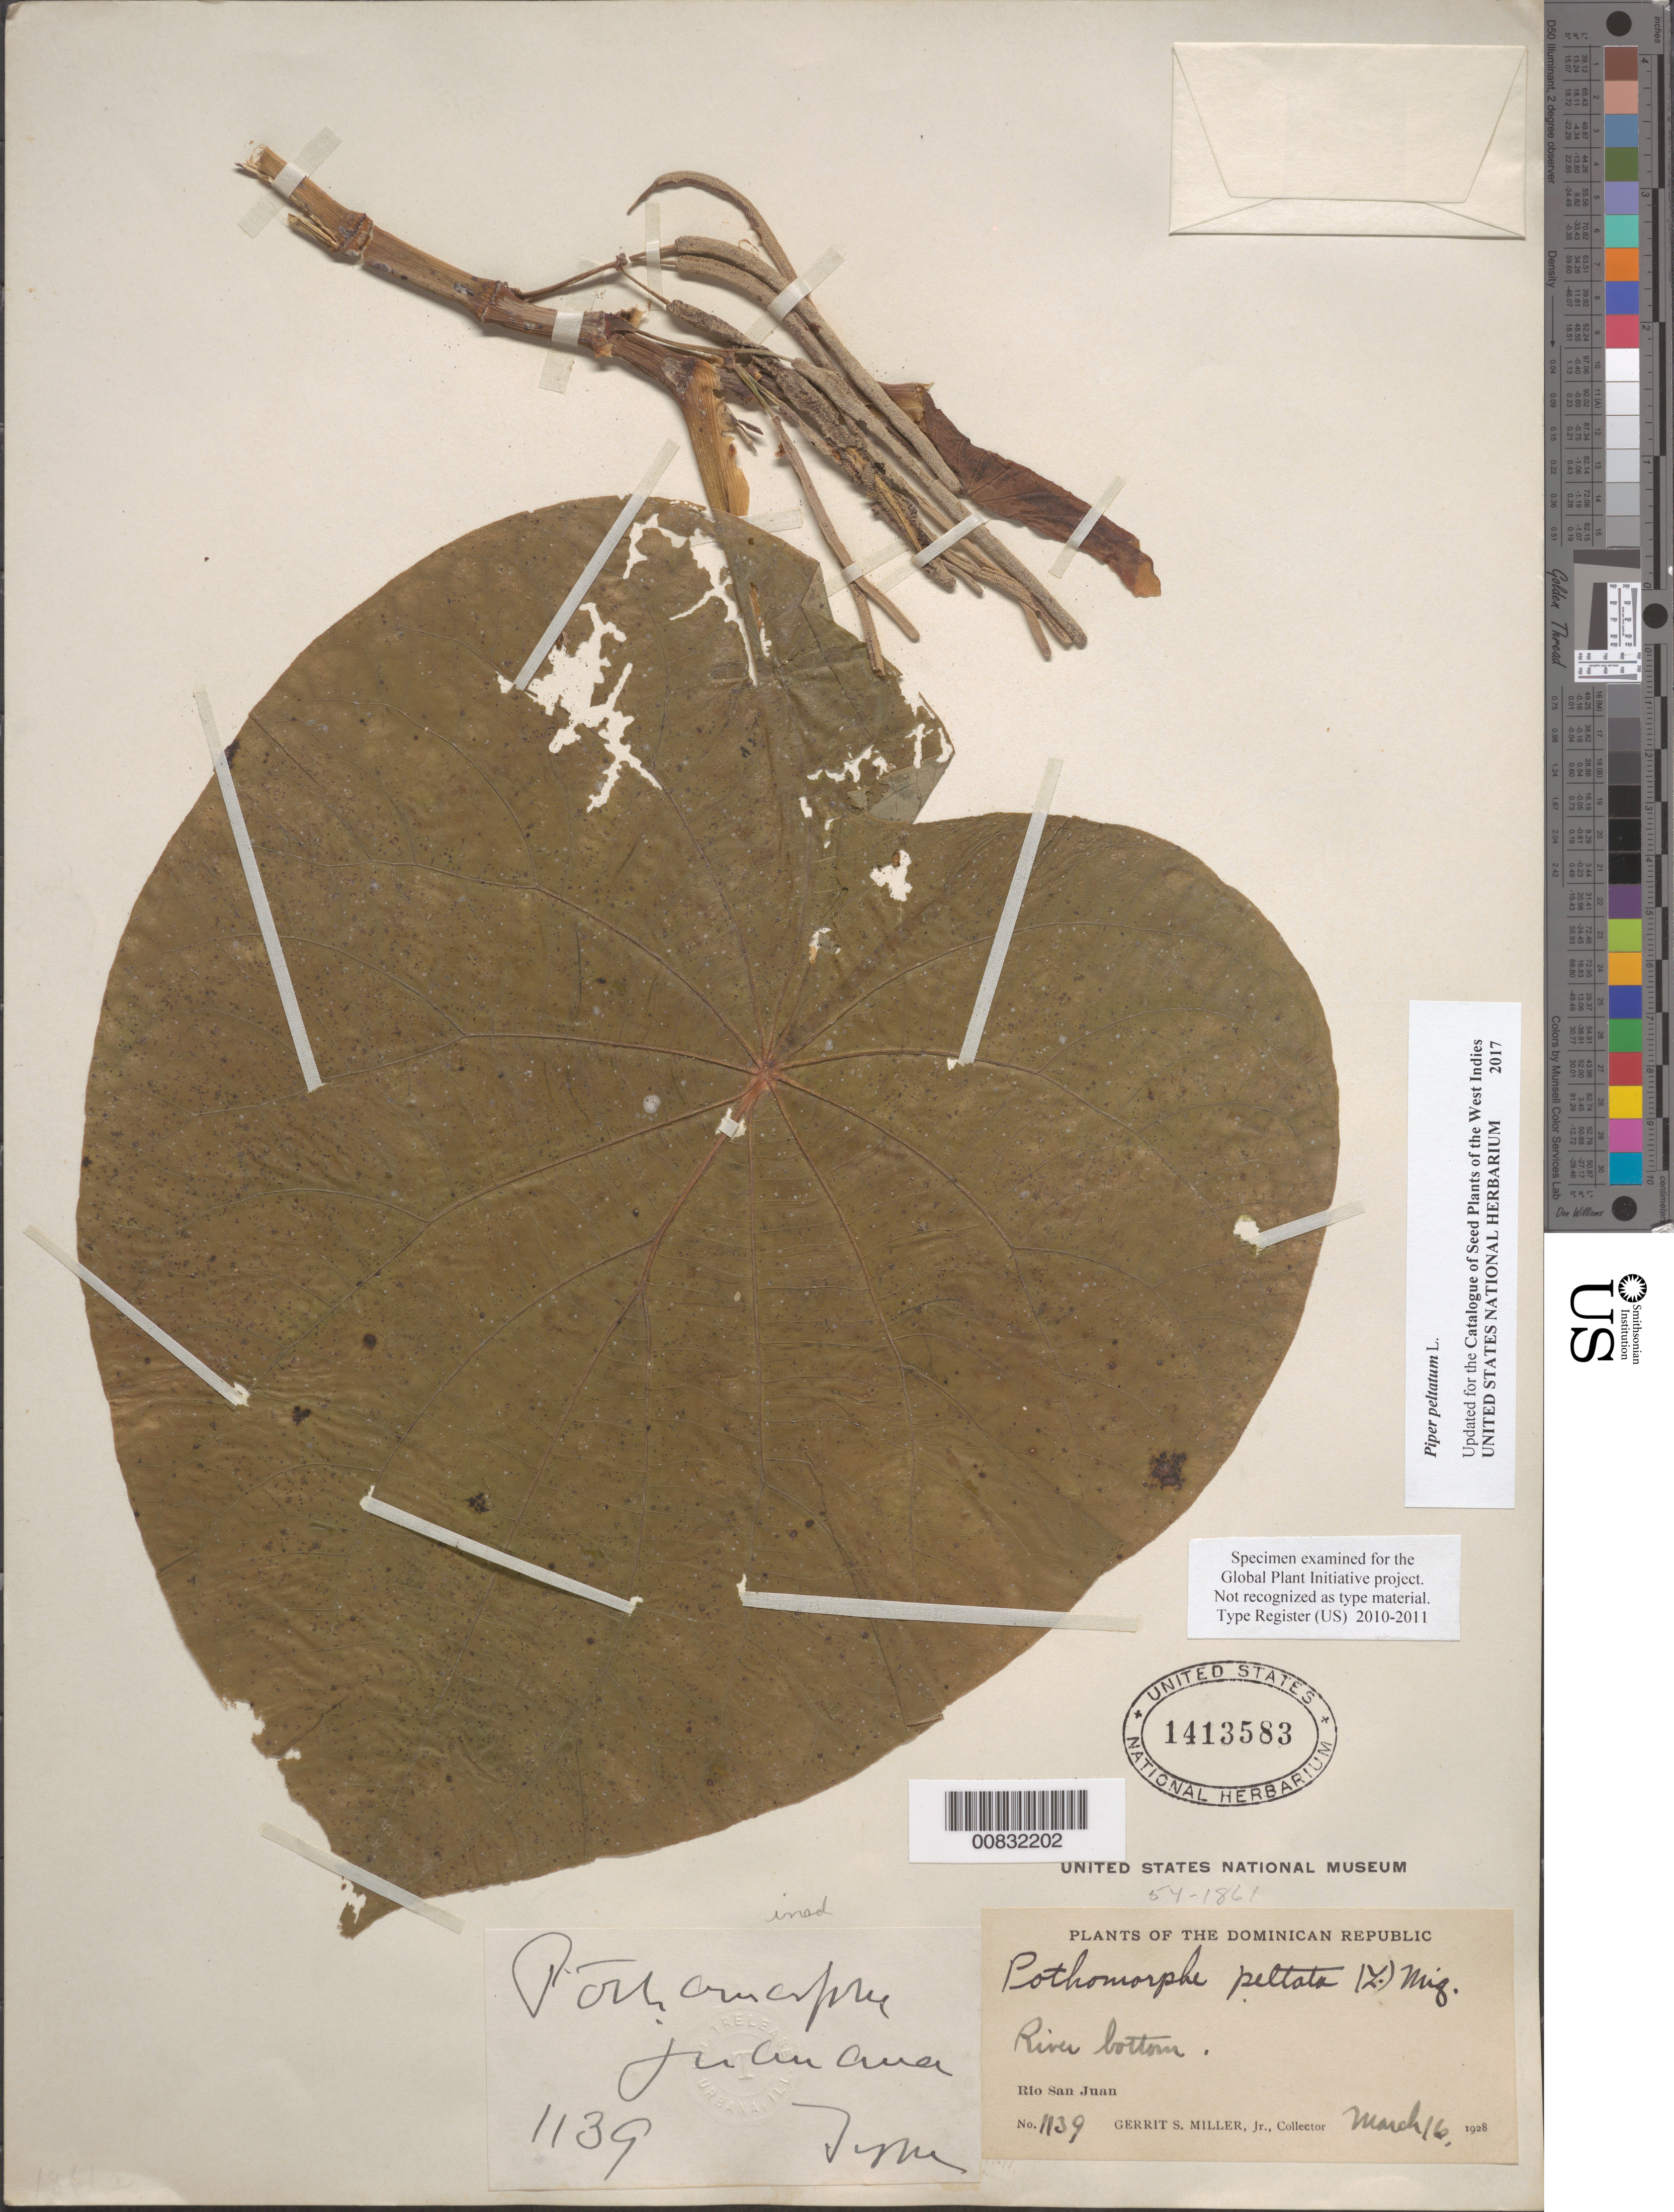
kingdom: Plantae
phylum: Tracheophyta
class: Magnoliopsida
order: Piperales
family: Piperaceae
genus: Piper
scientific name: Piper peltatum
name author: L.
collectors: G. S. Miller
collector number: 1139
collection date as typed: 16 Mar 1928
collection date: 1928-03-16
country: Dominican Republic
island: Hispaniola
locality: Río San Juan. River bottom.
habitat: River bottom.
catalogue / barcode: US 1413583